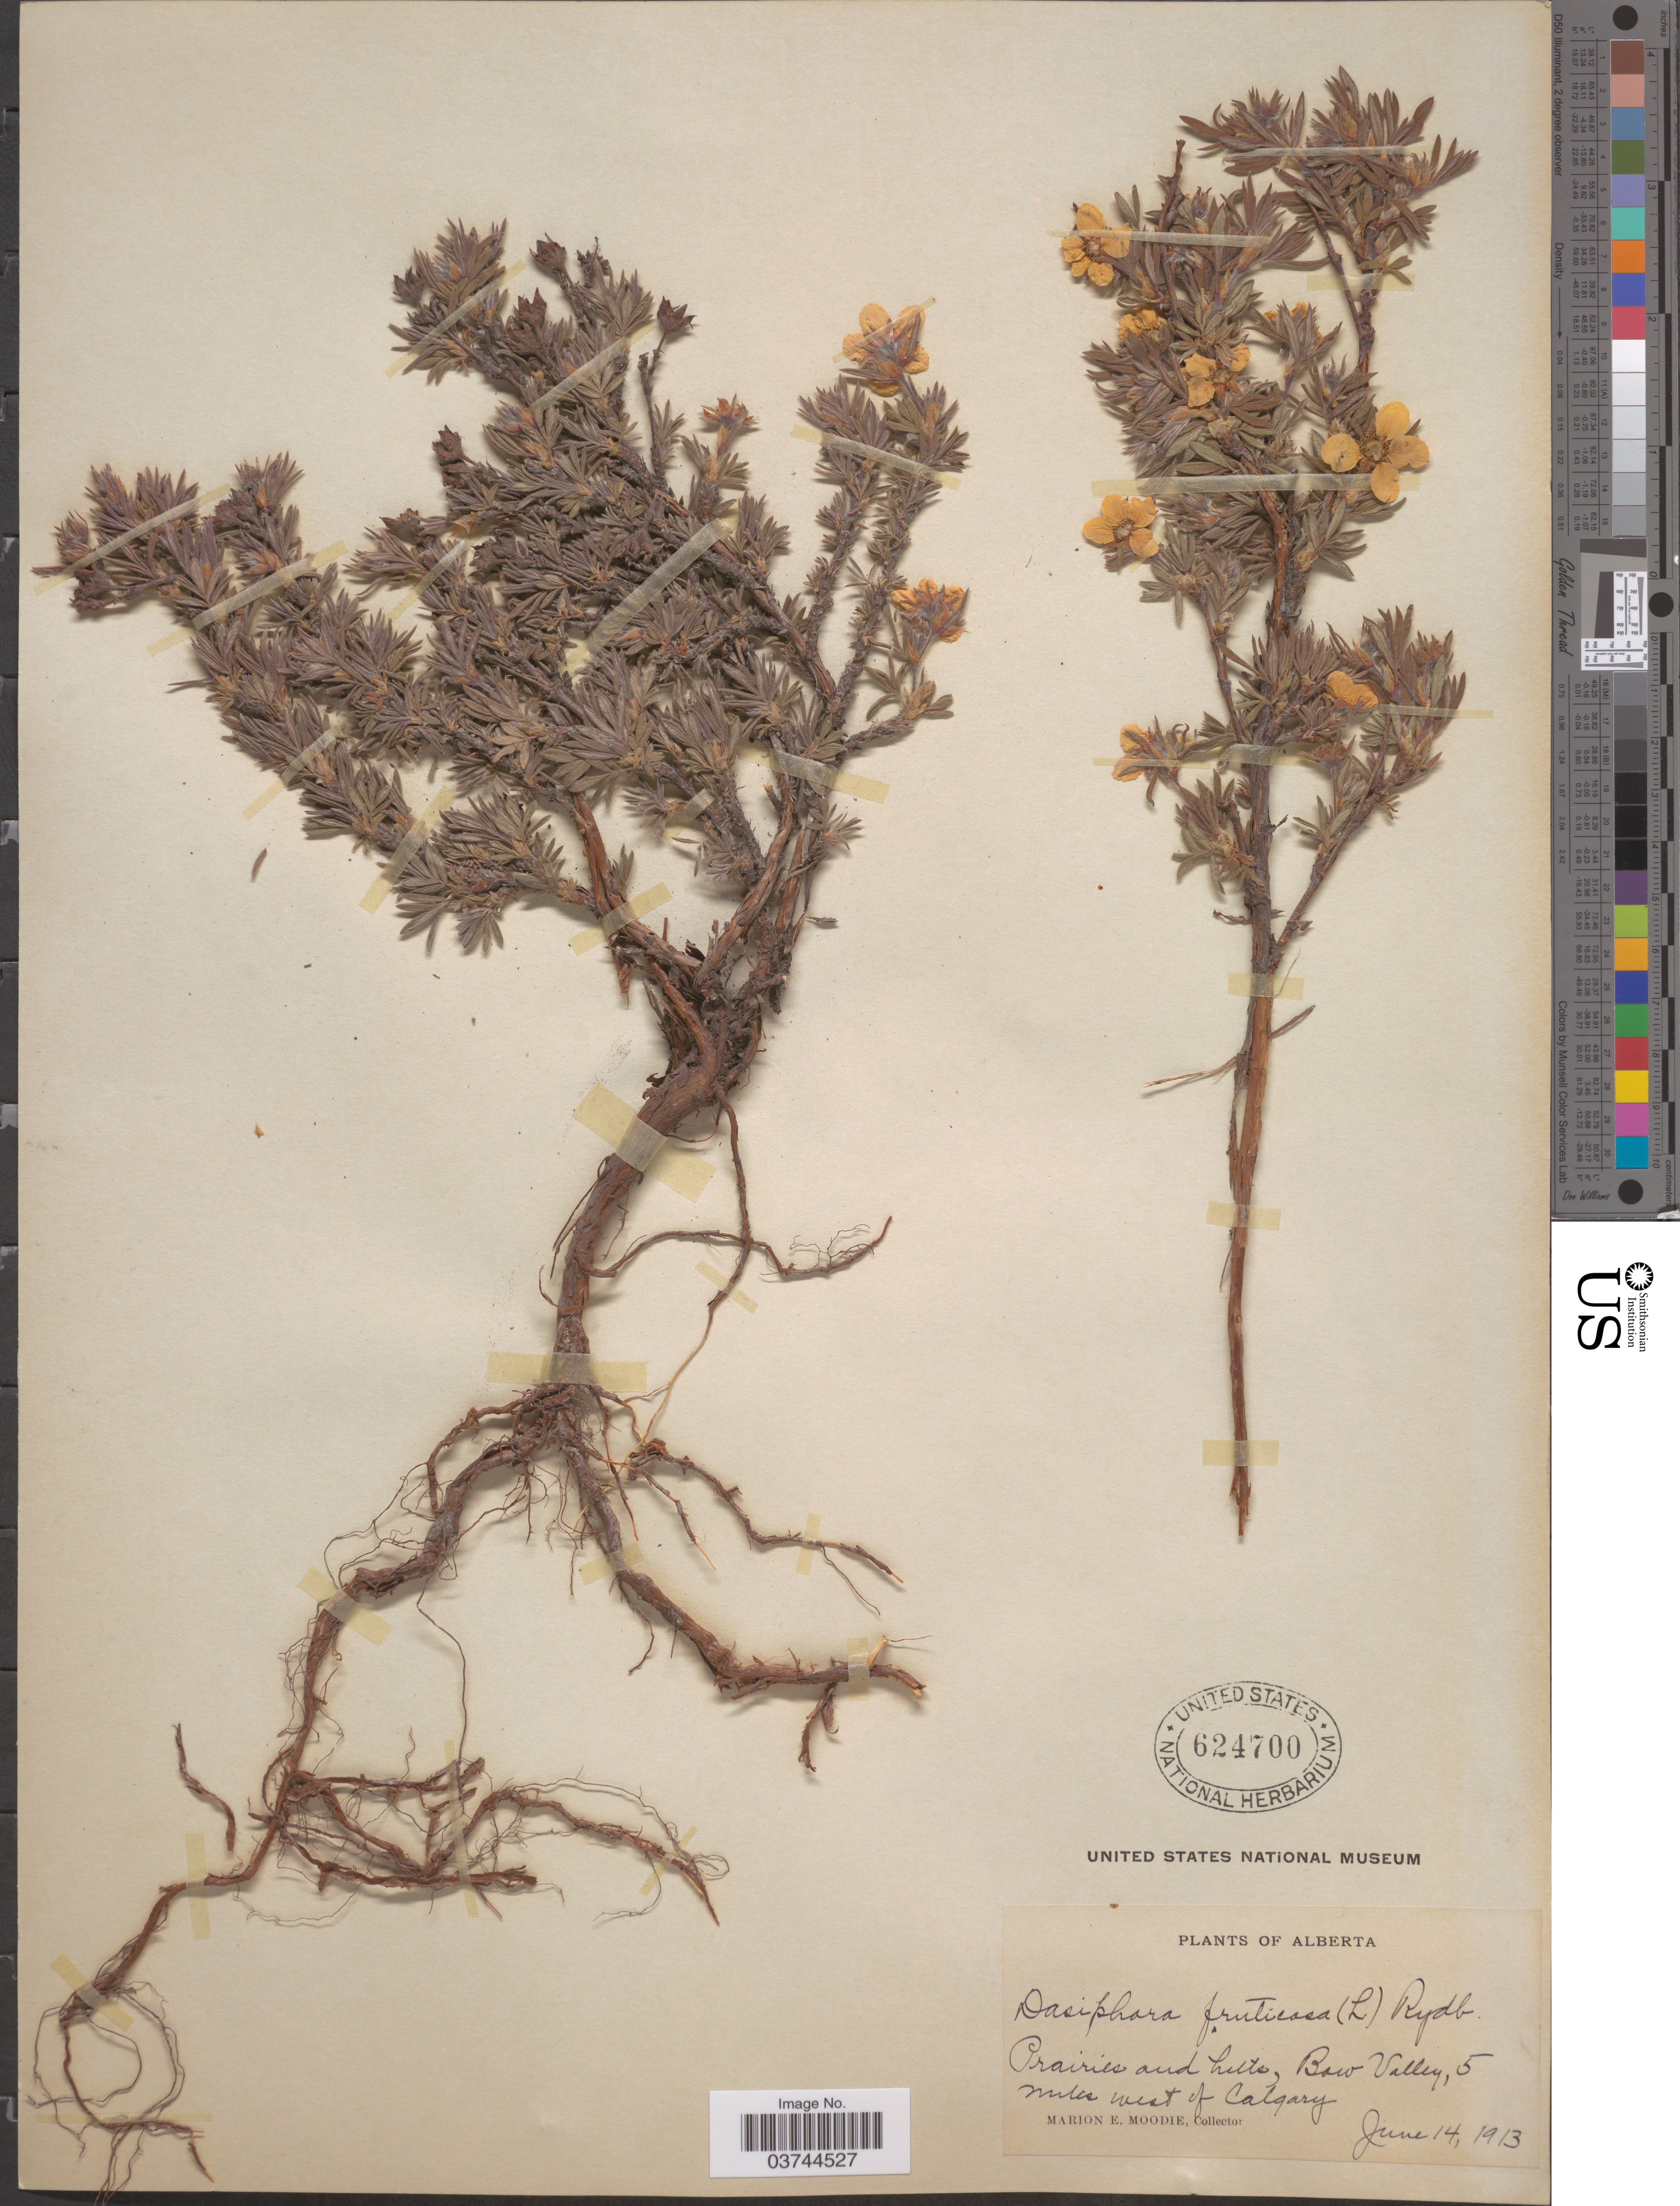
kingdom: Plantae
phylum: Tracheophyta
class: Magnoliopsida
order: Rosales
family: Rosaceae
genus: Dasiphora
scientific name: Dasiphora fruticosa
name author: (L.) Rydb.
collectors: M. E. Moodie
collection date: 1913-06-14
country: Canada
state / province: Alberta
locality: Bow Valley, 5 miles west of Calgary.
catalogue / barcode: US 624700